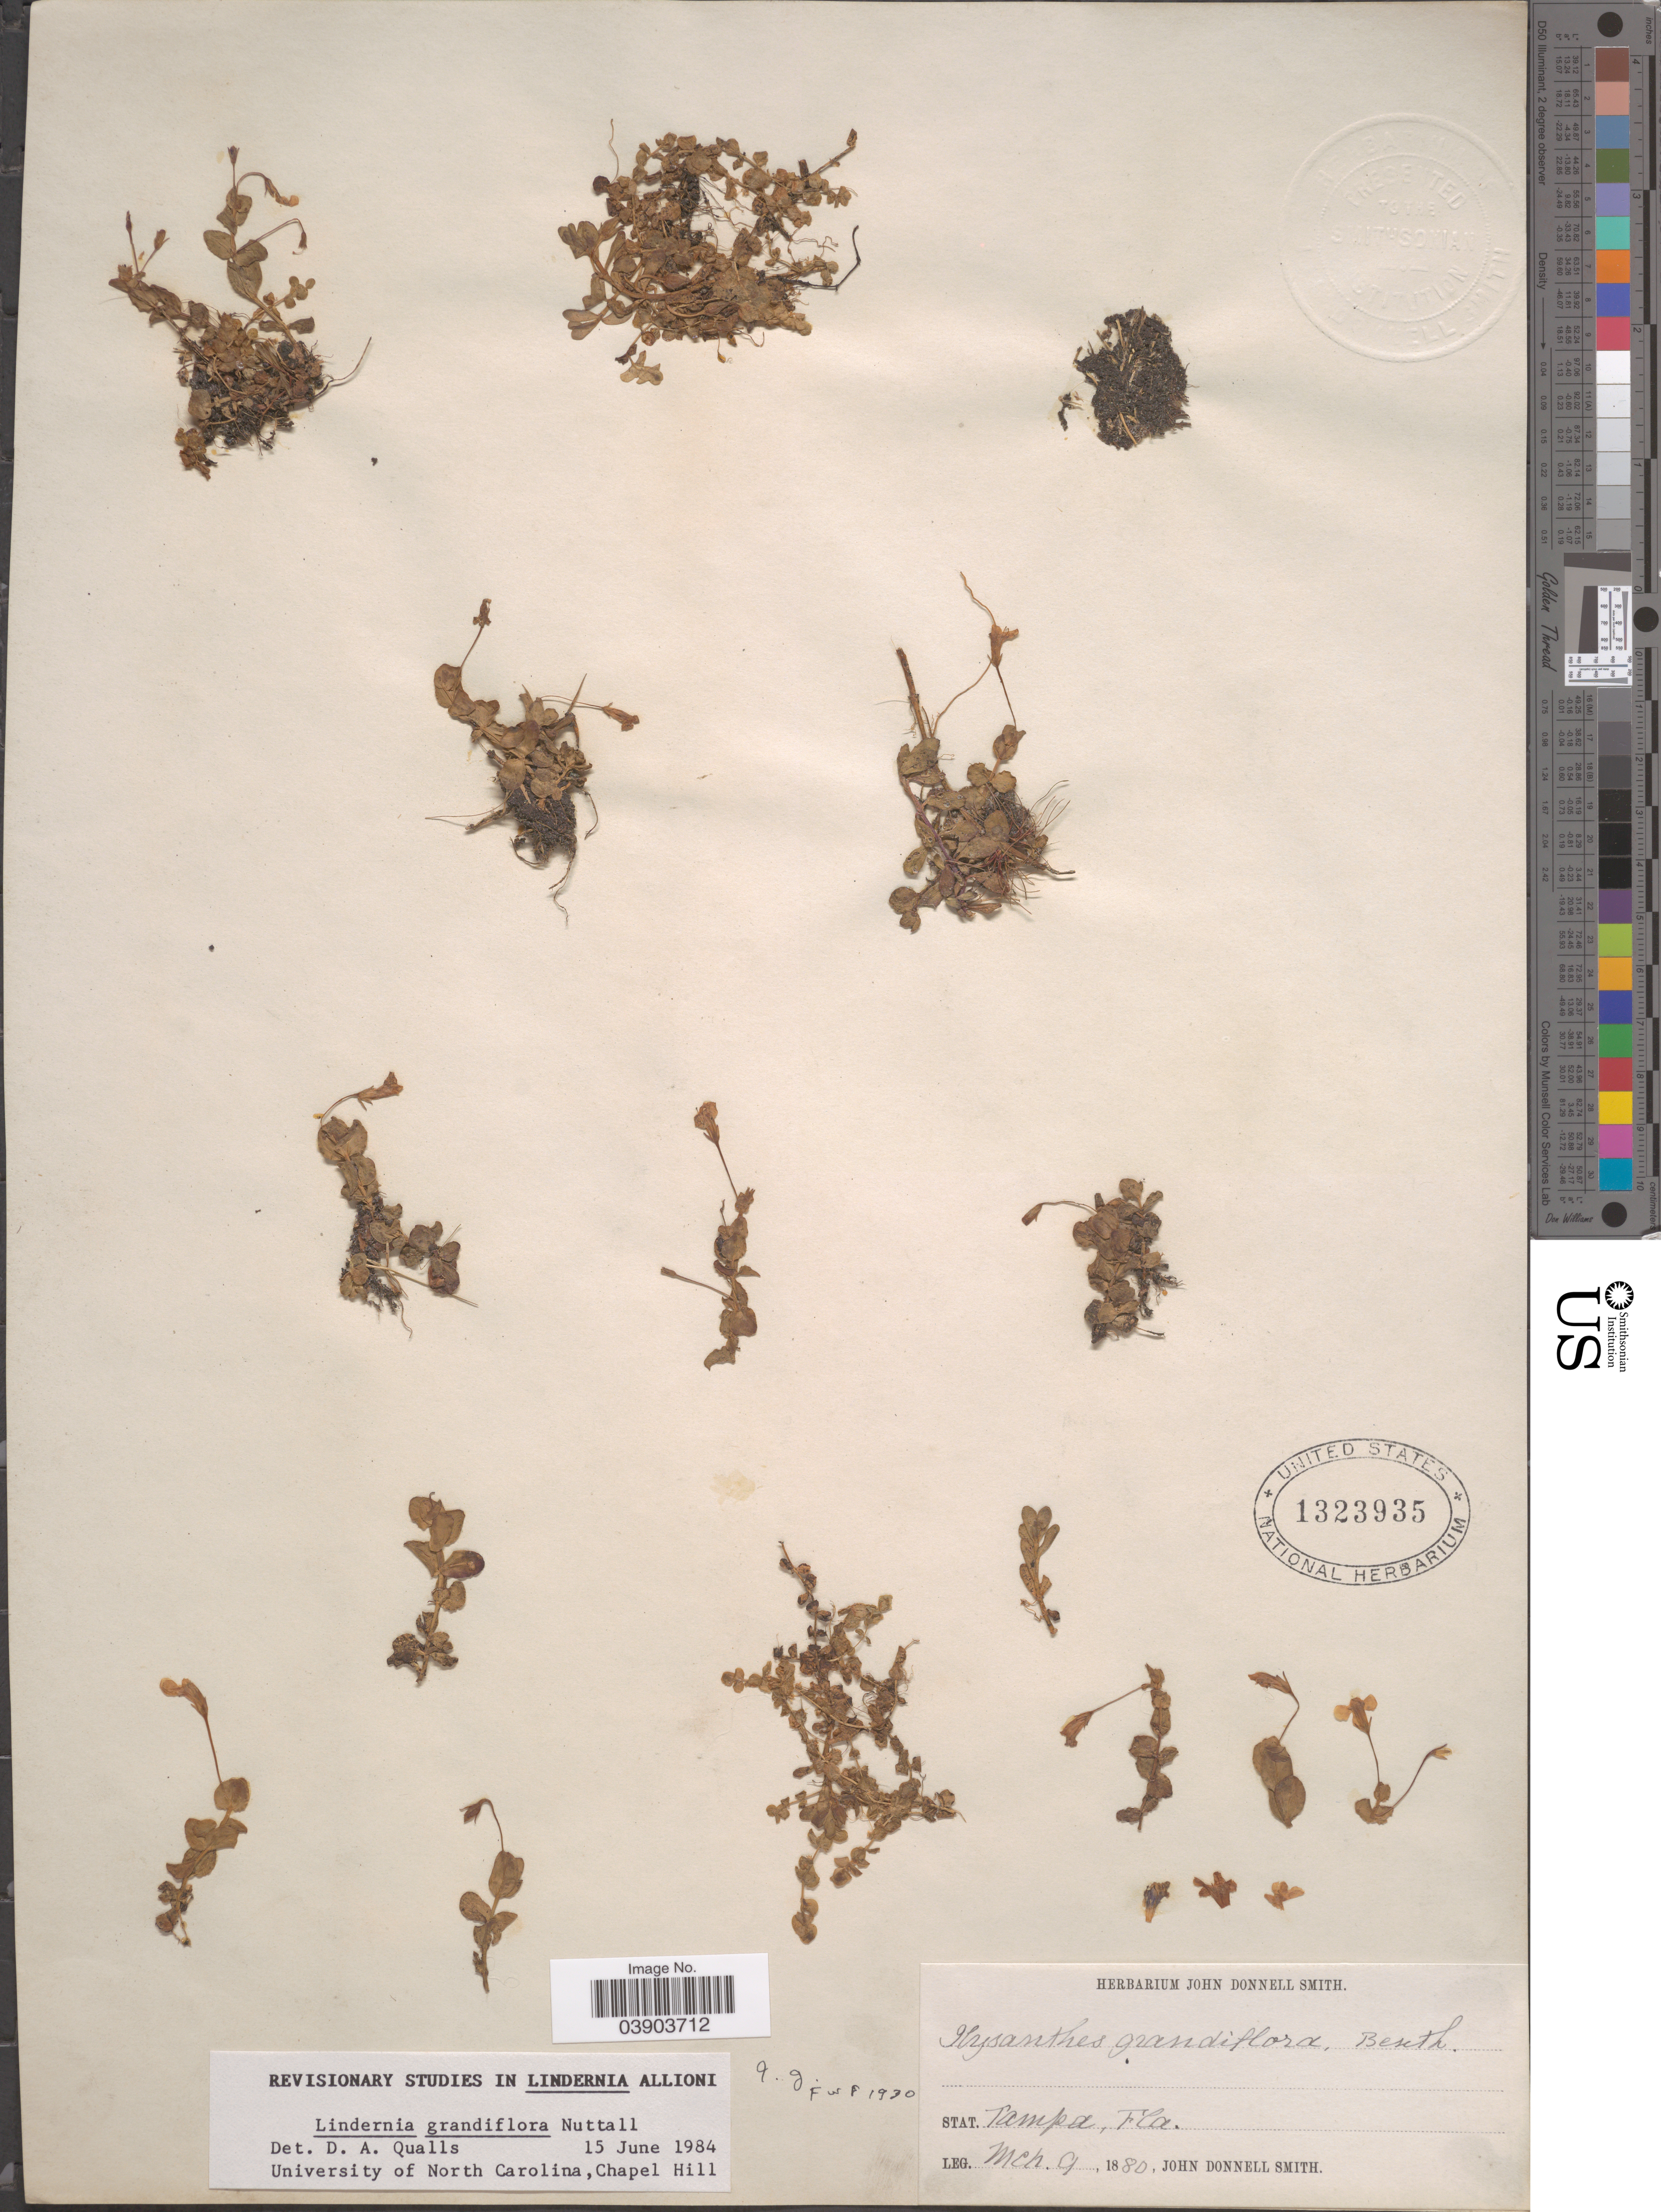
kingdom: Plantae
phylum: Tracheophyta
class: Magnoliopsida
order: Lamiales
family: Linderniaceae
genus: Lindernia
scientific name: Lindernia grandiflora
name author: Nutt.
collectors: J. Donnell Smith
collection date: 1880-03-09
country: United States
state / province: Florida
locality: Stat. Tampa.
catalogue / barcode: US 1323935